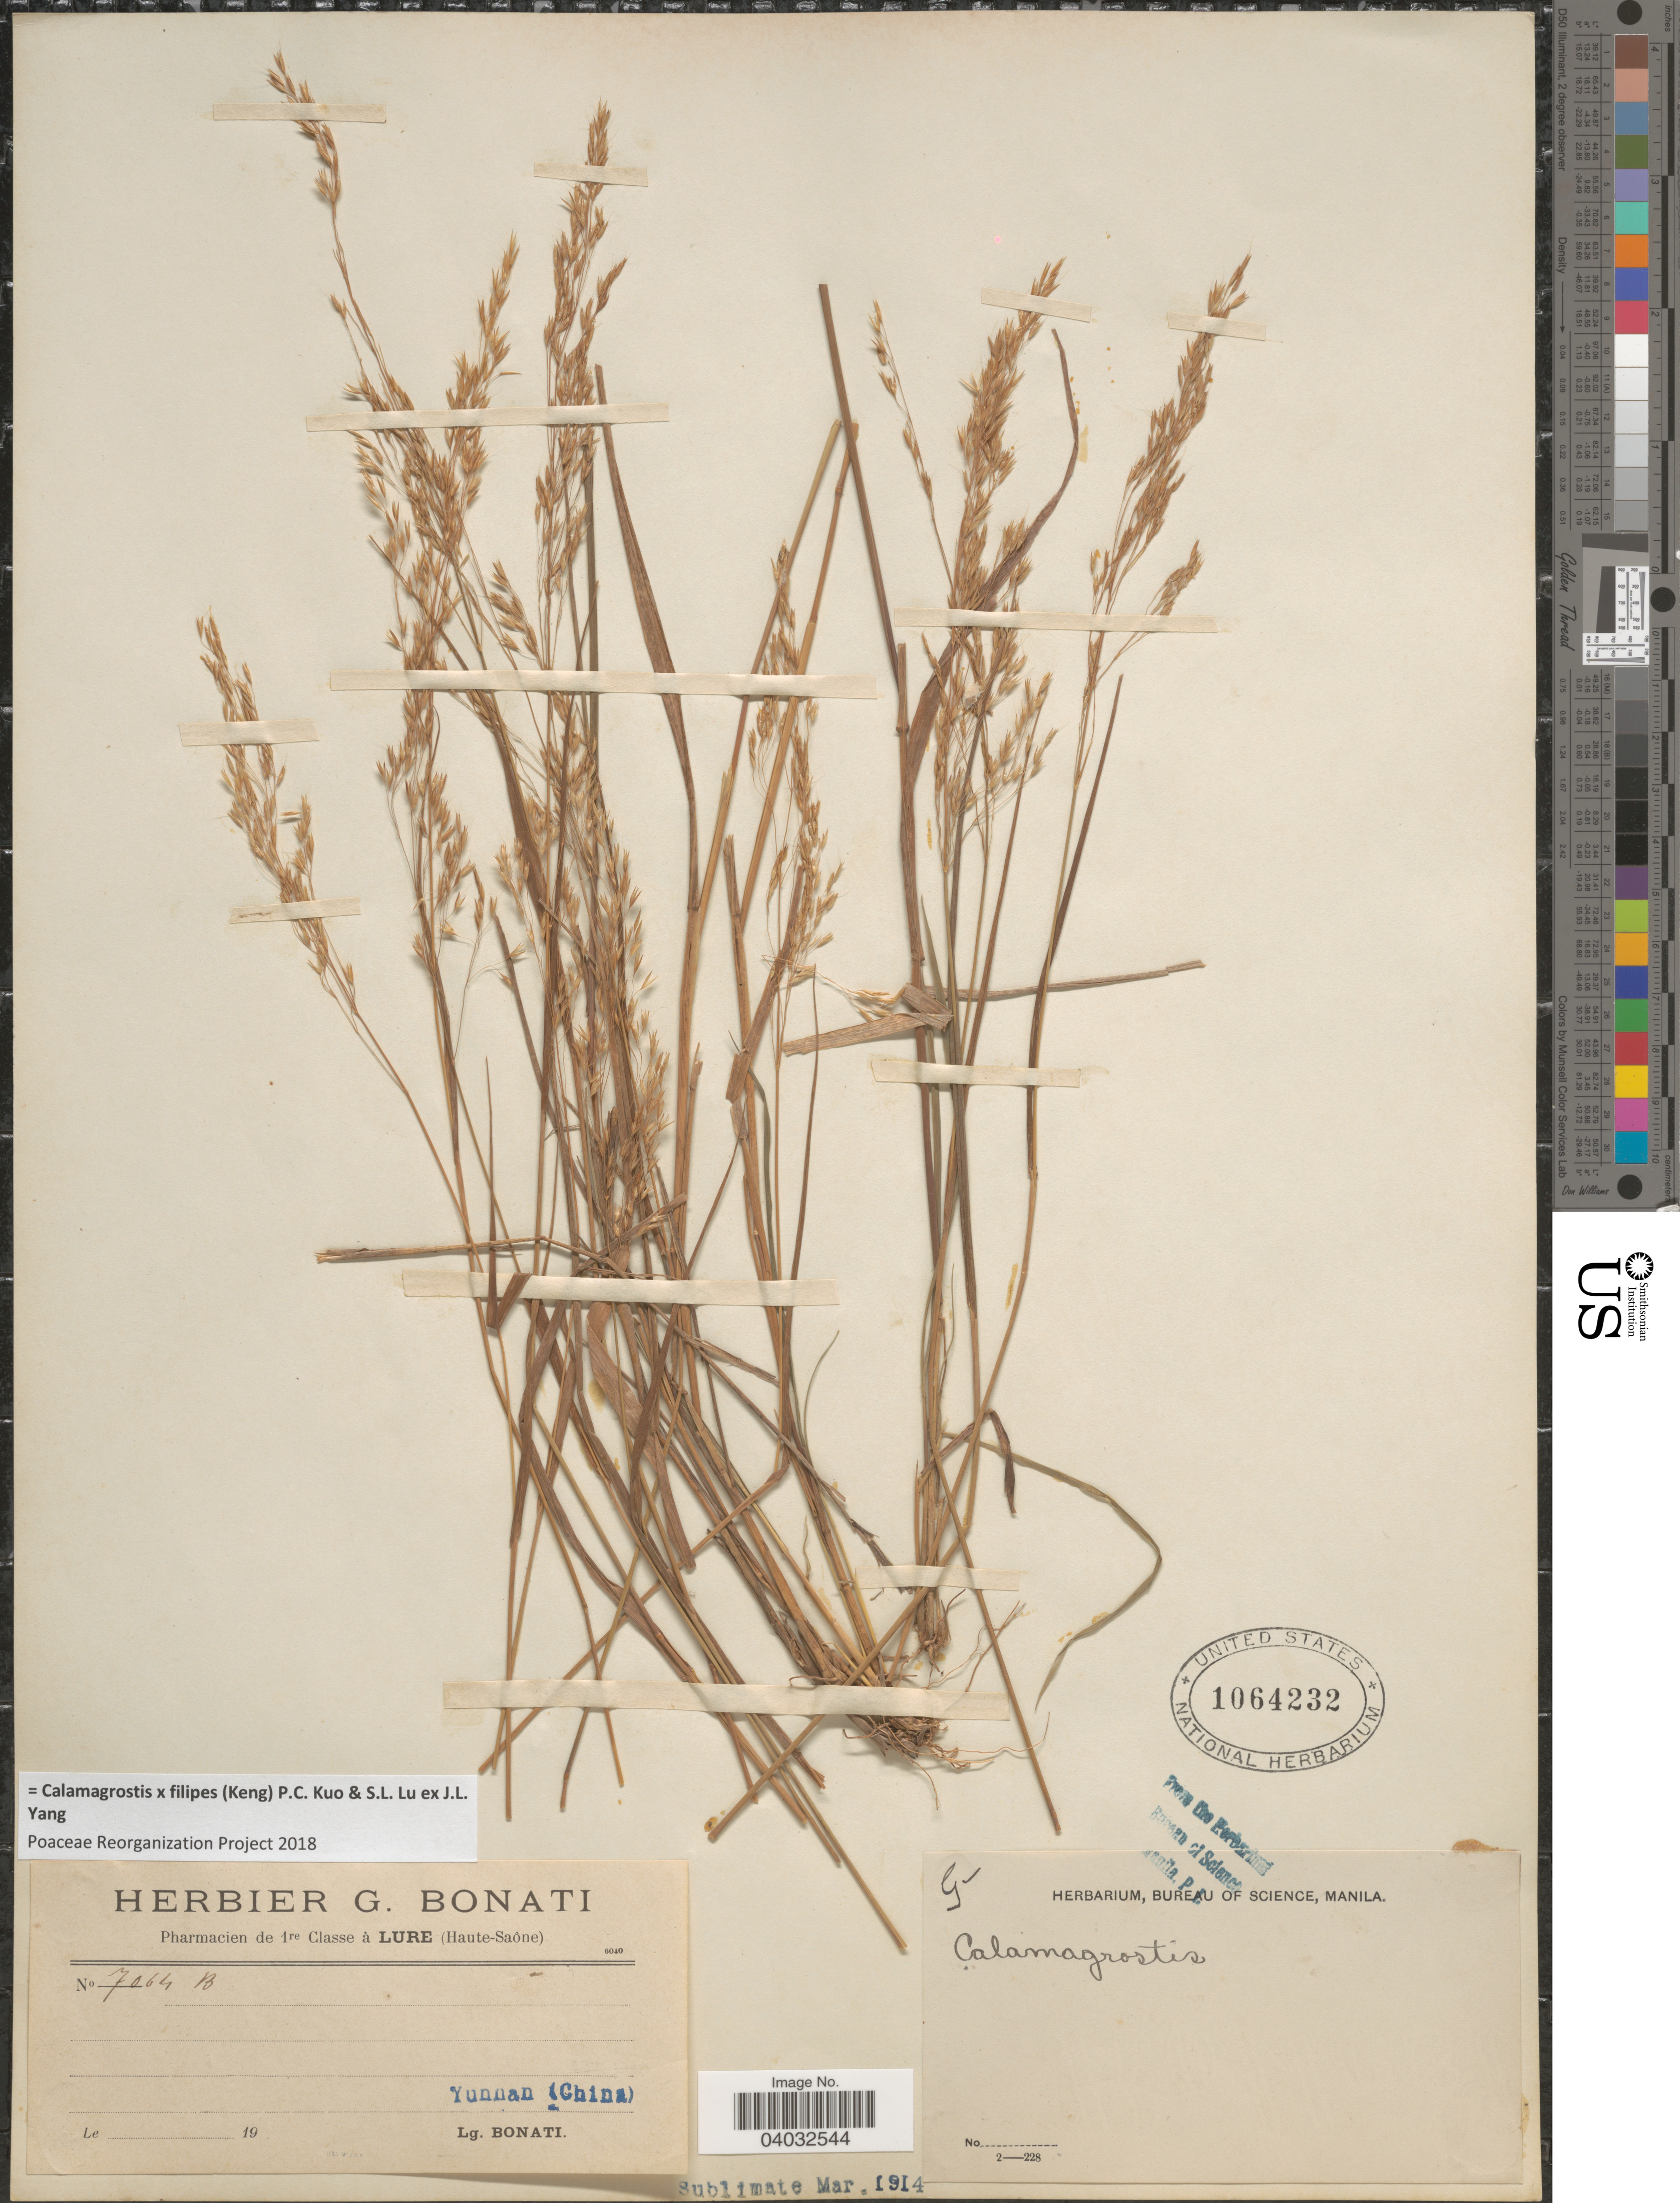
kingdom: Plantae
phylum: Tracheophyta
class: Liliopsida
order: Poales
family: Poaceae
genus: Calamagrostis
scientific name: Calamagrostis x filipes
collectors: G. Bonati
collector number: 7064B?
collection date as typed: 19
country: China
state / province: Yunnan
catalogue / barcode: US 1064232